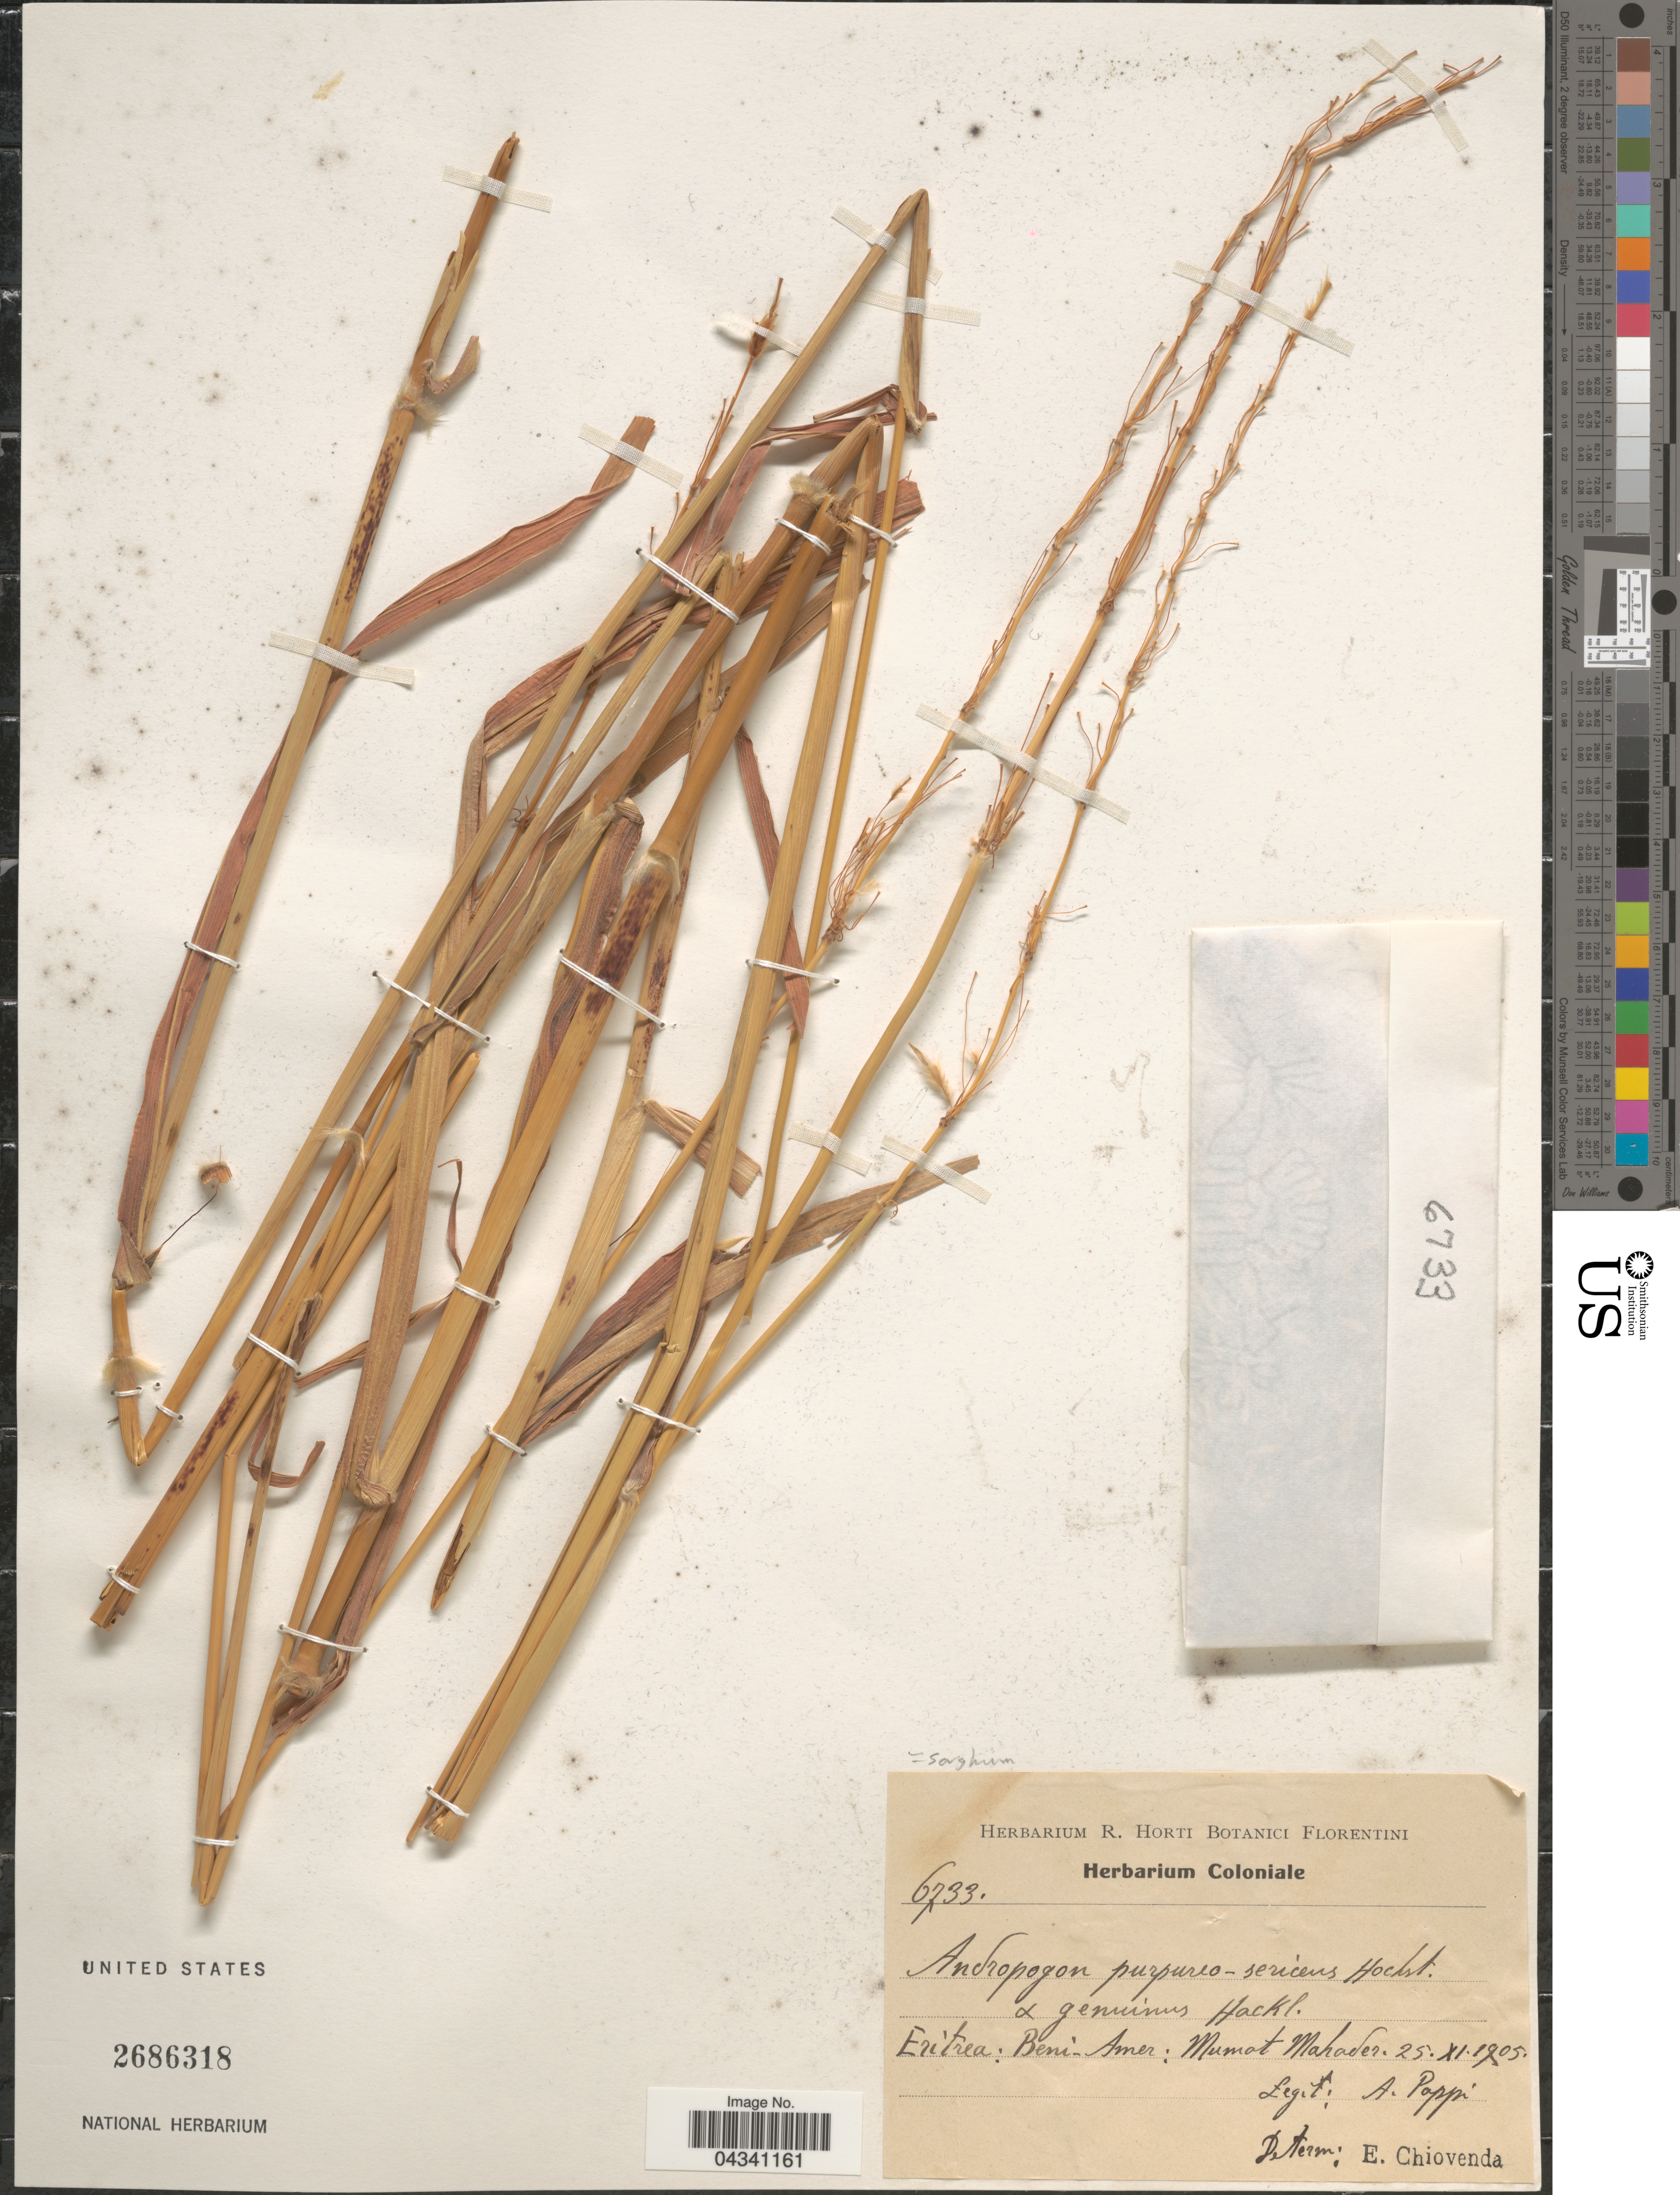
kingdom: Plantae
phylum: Tracheophyta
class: Liliopsida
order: Poales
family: Poaceae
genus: Sorghum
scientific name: Sorghum purpureosericeum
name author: (A. Rich.) Schweinf. & Asch.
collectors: A. Poppi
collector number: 6733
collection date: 1905-11-25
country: Eritrea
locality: Beni-Amer: Mumot Mahader.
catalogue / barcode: US 2686318